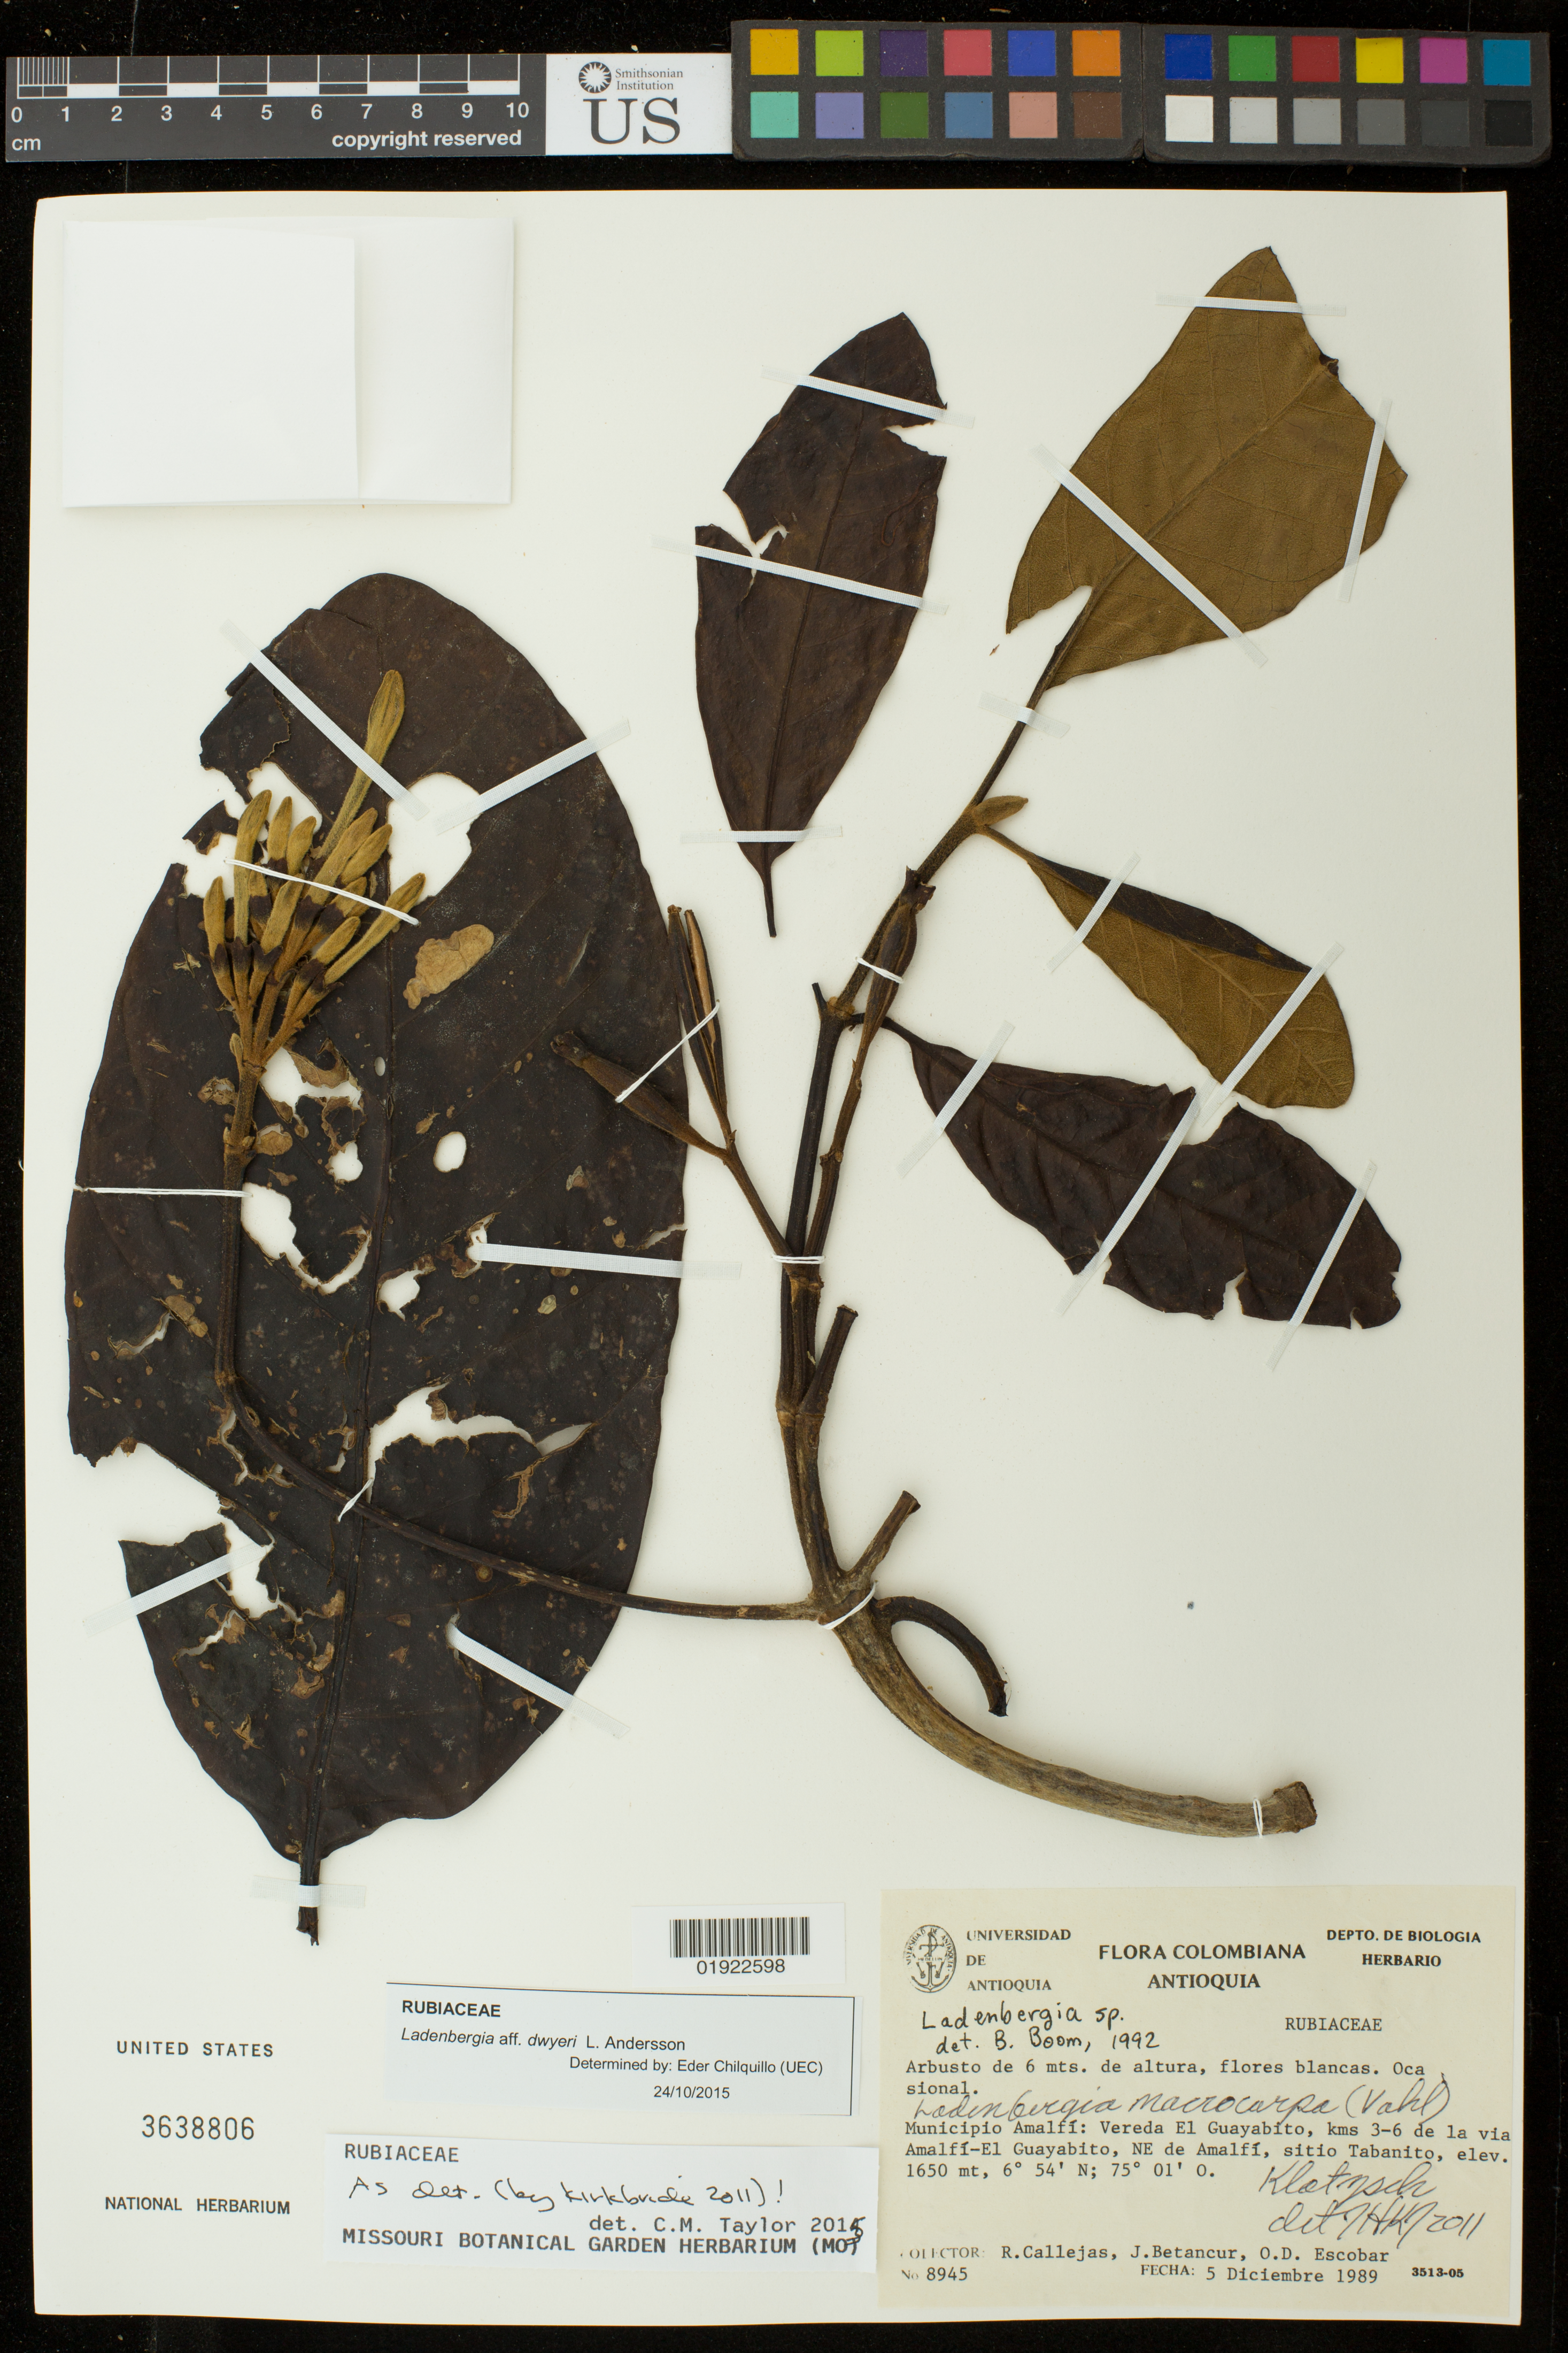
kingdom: Plantae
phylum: Tracheophyta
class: Magnoliopsida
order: Gentianales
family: Rubiaceae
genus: Ladenbergia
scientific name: Ladenbergia dwyeri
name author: L. Andersson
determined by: Chilquillo, E.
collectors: R. Callejas, J. Betancur & O. D. Escobar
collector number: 8945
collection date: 1989-12-05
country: Colombia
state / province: Antioquia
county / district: Amalfi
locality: Vereda El Guayabito, kms 3-6 de la via Amalfi-El Guayabito, NE de Amalfi, sitio Tabanito.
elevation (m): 1650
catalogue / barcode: US 3638806